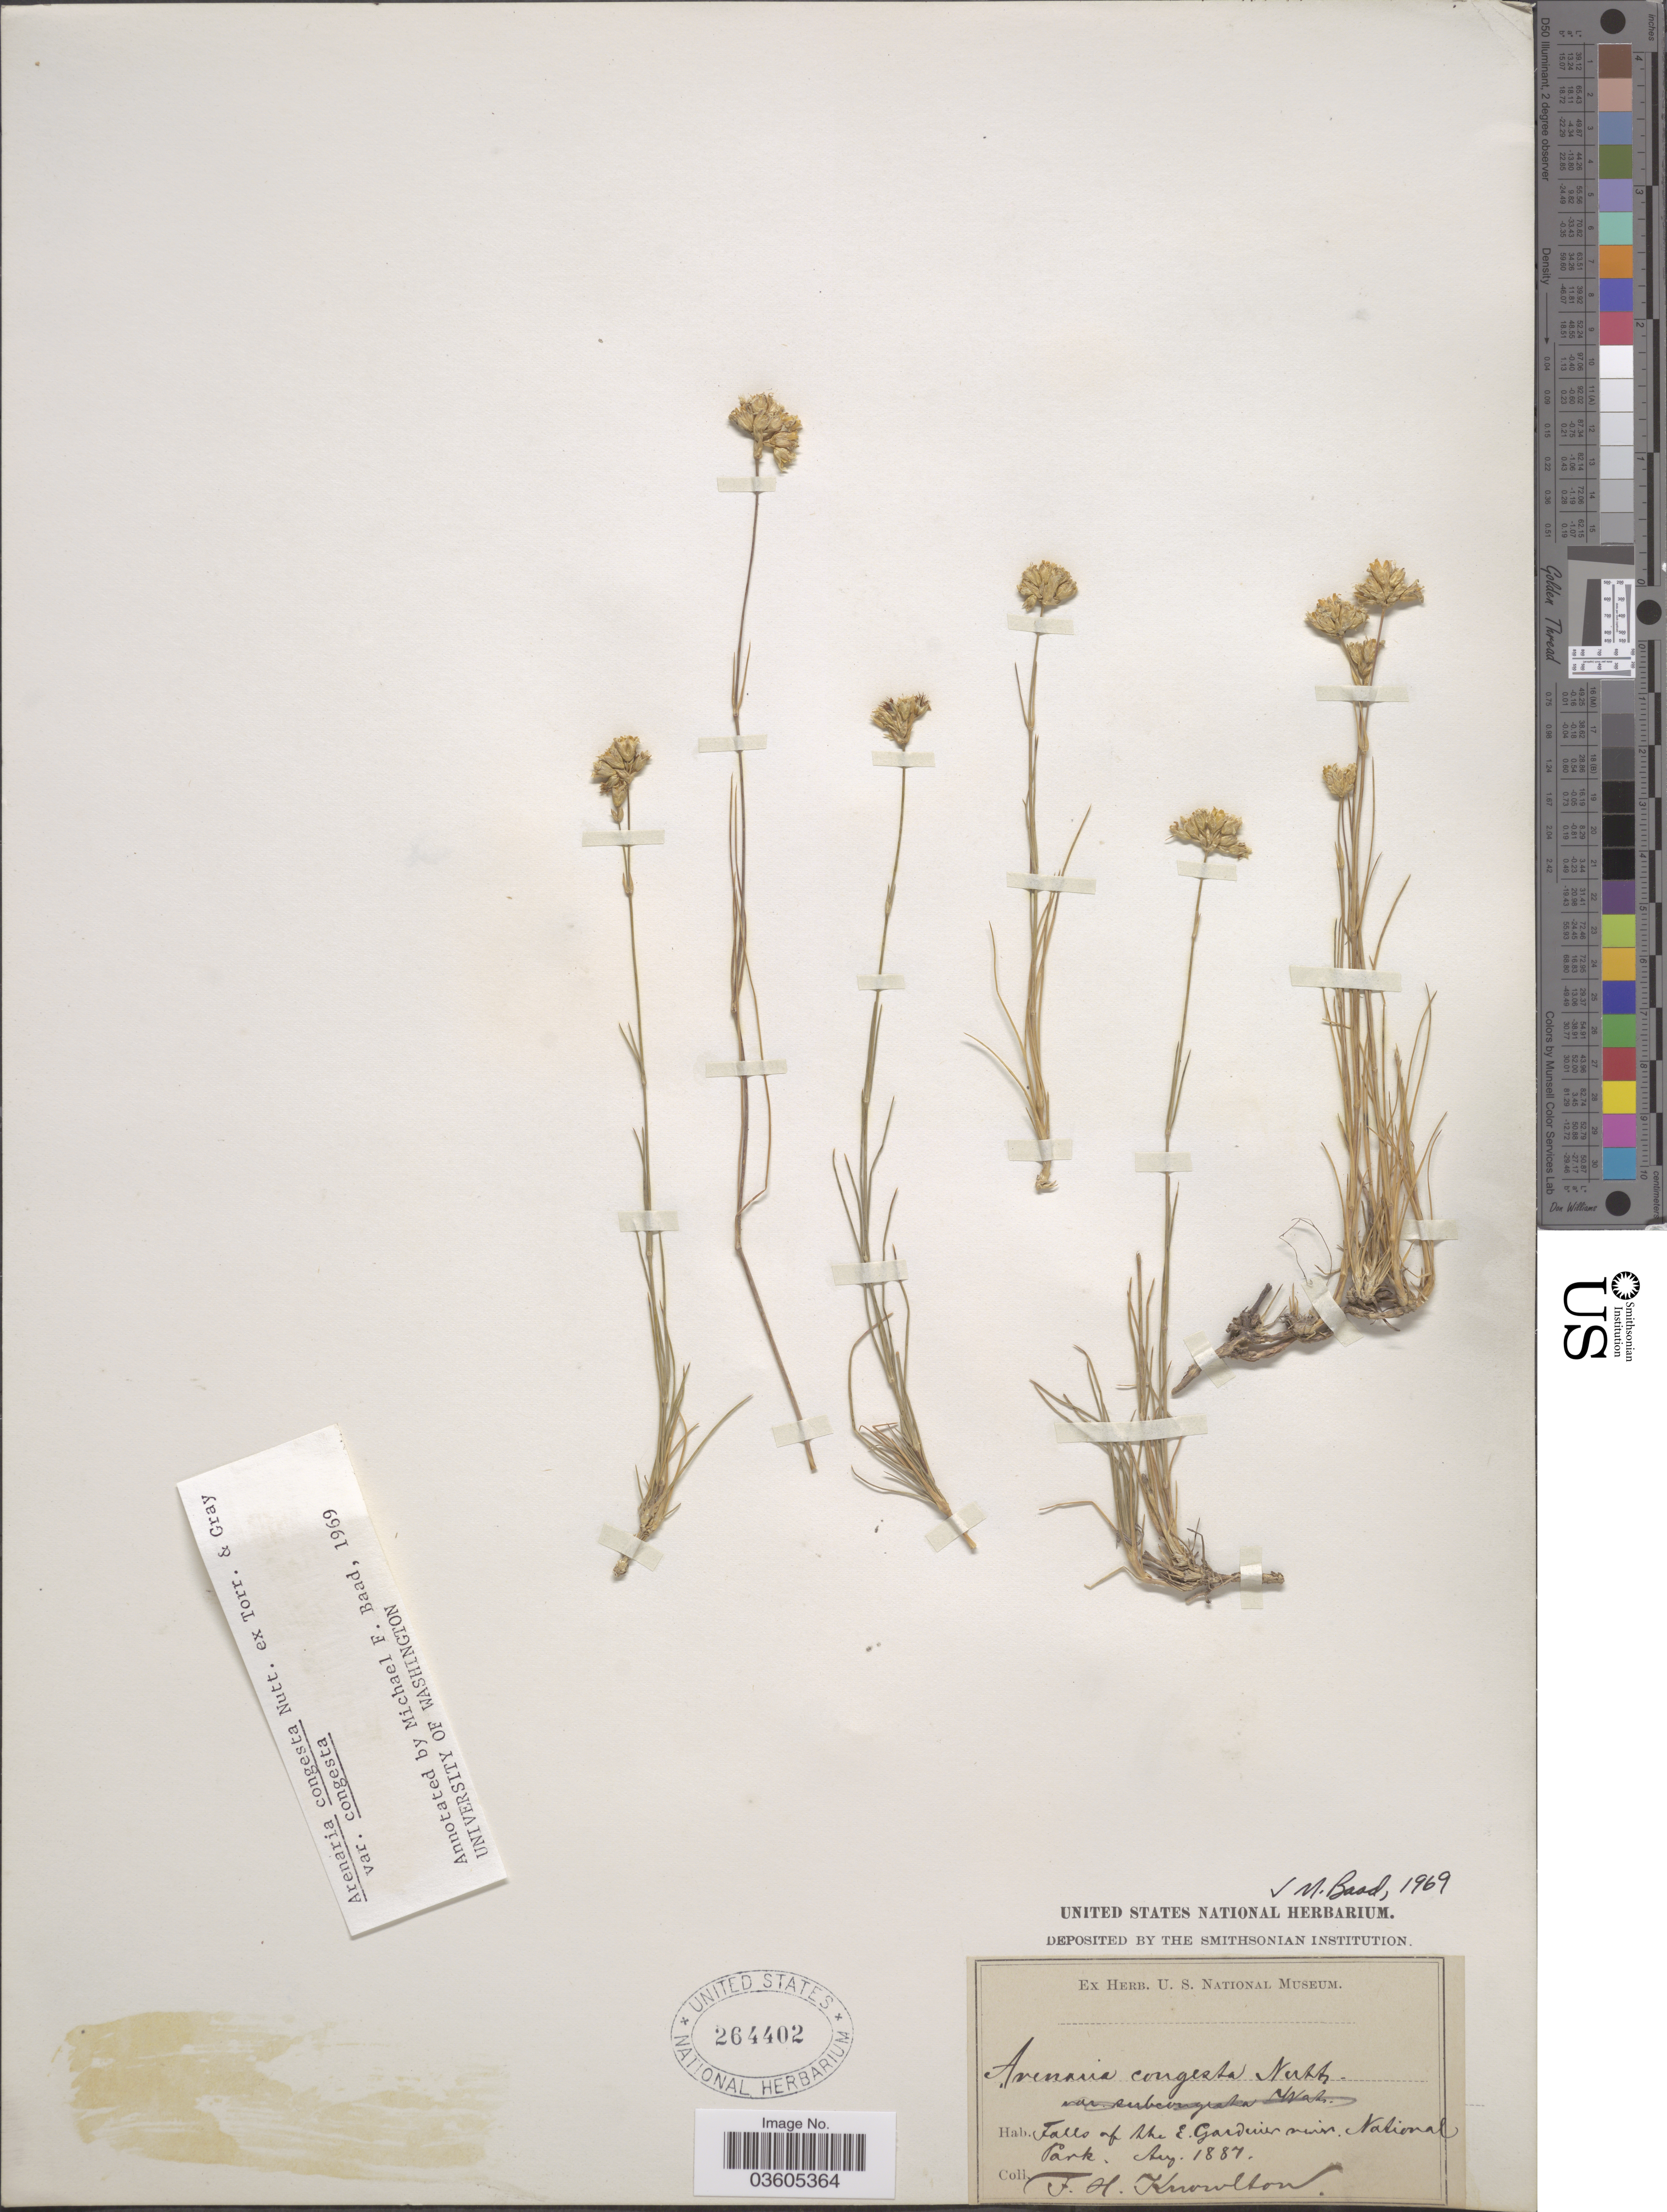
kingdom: Plantae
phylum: Tracheophyta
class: Magnoliopsida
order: Caryophyllales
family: Caryophyllaceae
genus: Eremogone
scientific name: Eremogone congesta var. congesta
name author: (Nutt.) Ikonn.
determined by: Strong, Mark T., (BOT), Smithsonian Institution - National Museum of Natural History (UNITED STATES)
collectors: F. H. Knowlton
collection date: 1887-08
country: United States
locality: Falls of the E. Gardiner river. National Park.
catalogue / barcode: US 264402